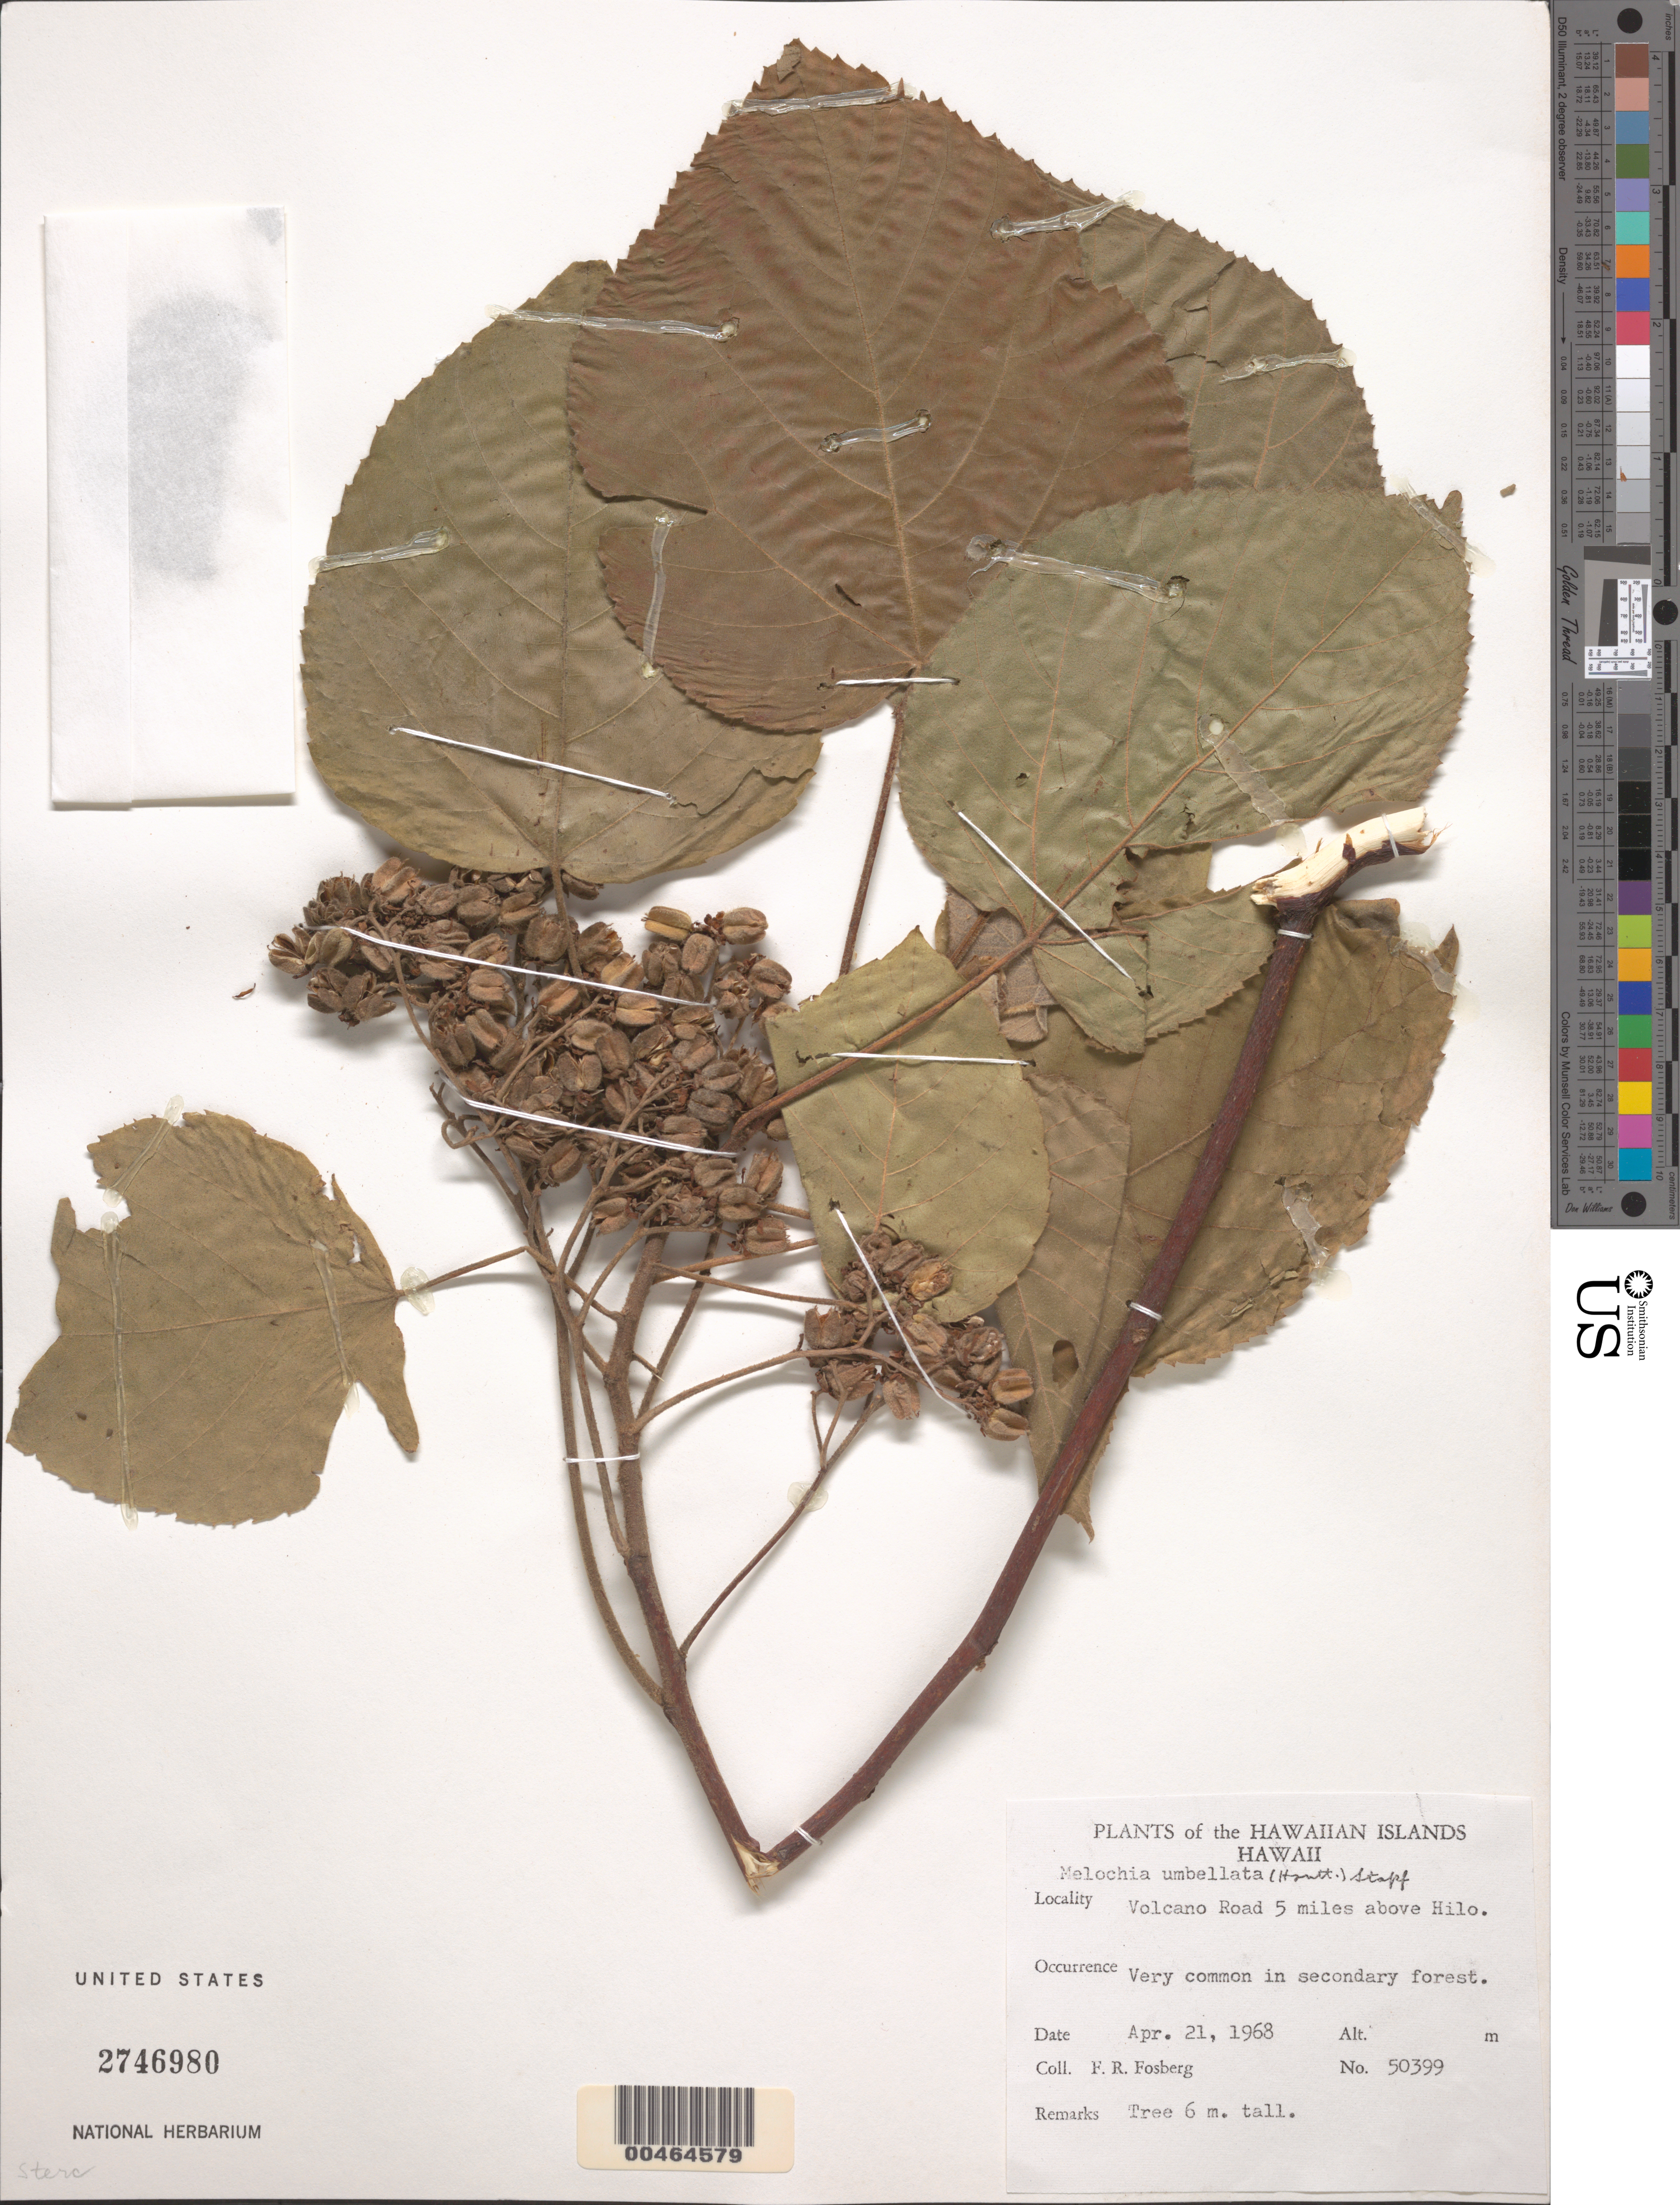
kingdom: Plantae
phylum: Tracheophyta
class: Magnoliopsida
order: Malvales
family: Malvaceae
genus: Melochia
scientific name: Melochia umbellata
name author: Stapf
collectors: F. R. Fosberg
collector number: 50399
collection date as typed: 21 Apr 1968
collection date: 1968-04-21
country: United States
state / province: Hawaii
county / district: Hawaii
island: Hawaii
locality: Volcano Road 5 miles above Hilo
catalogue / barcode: US 2746980